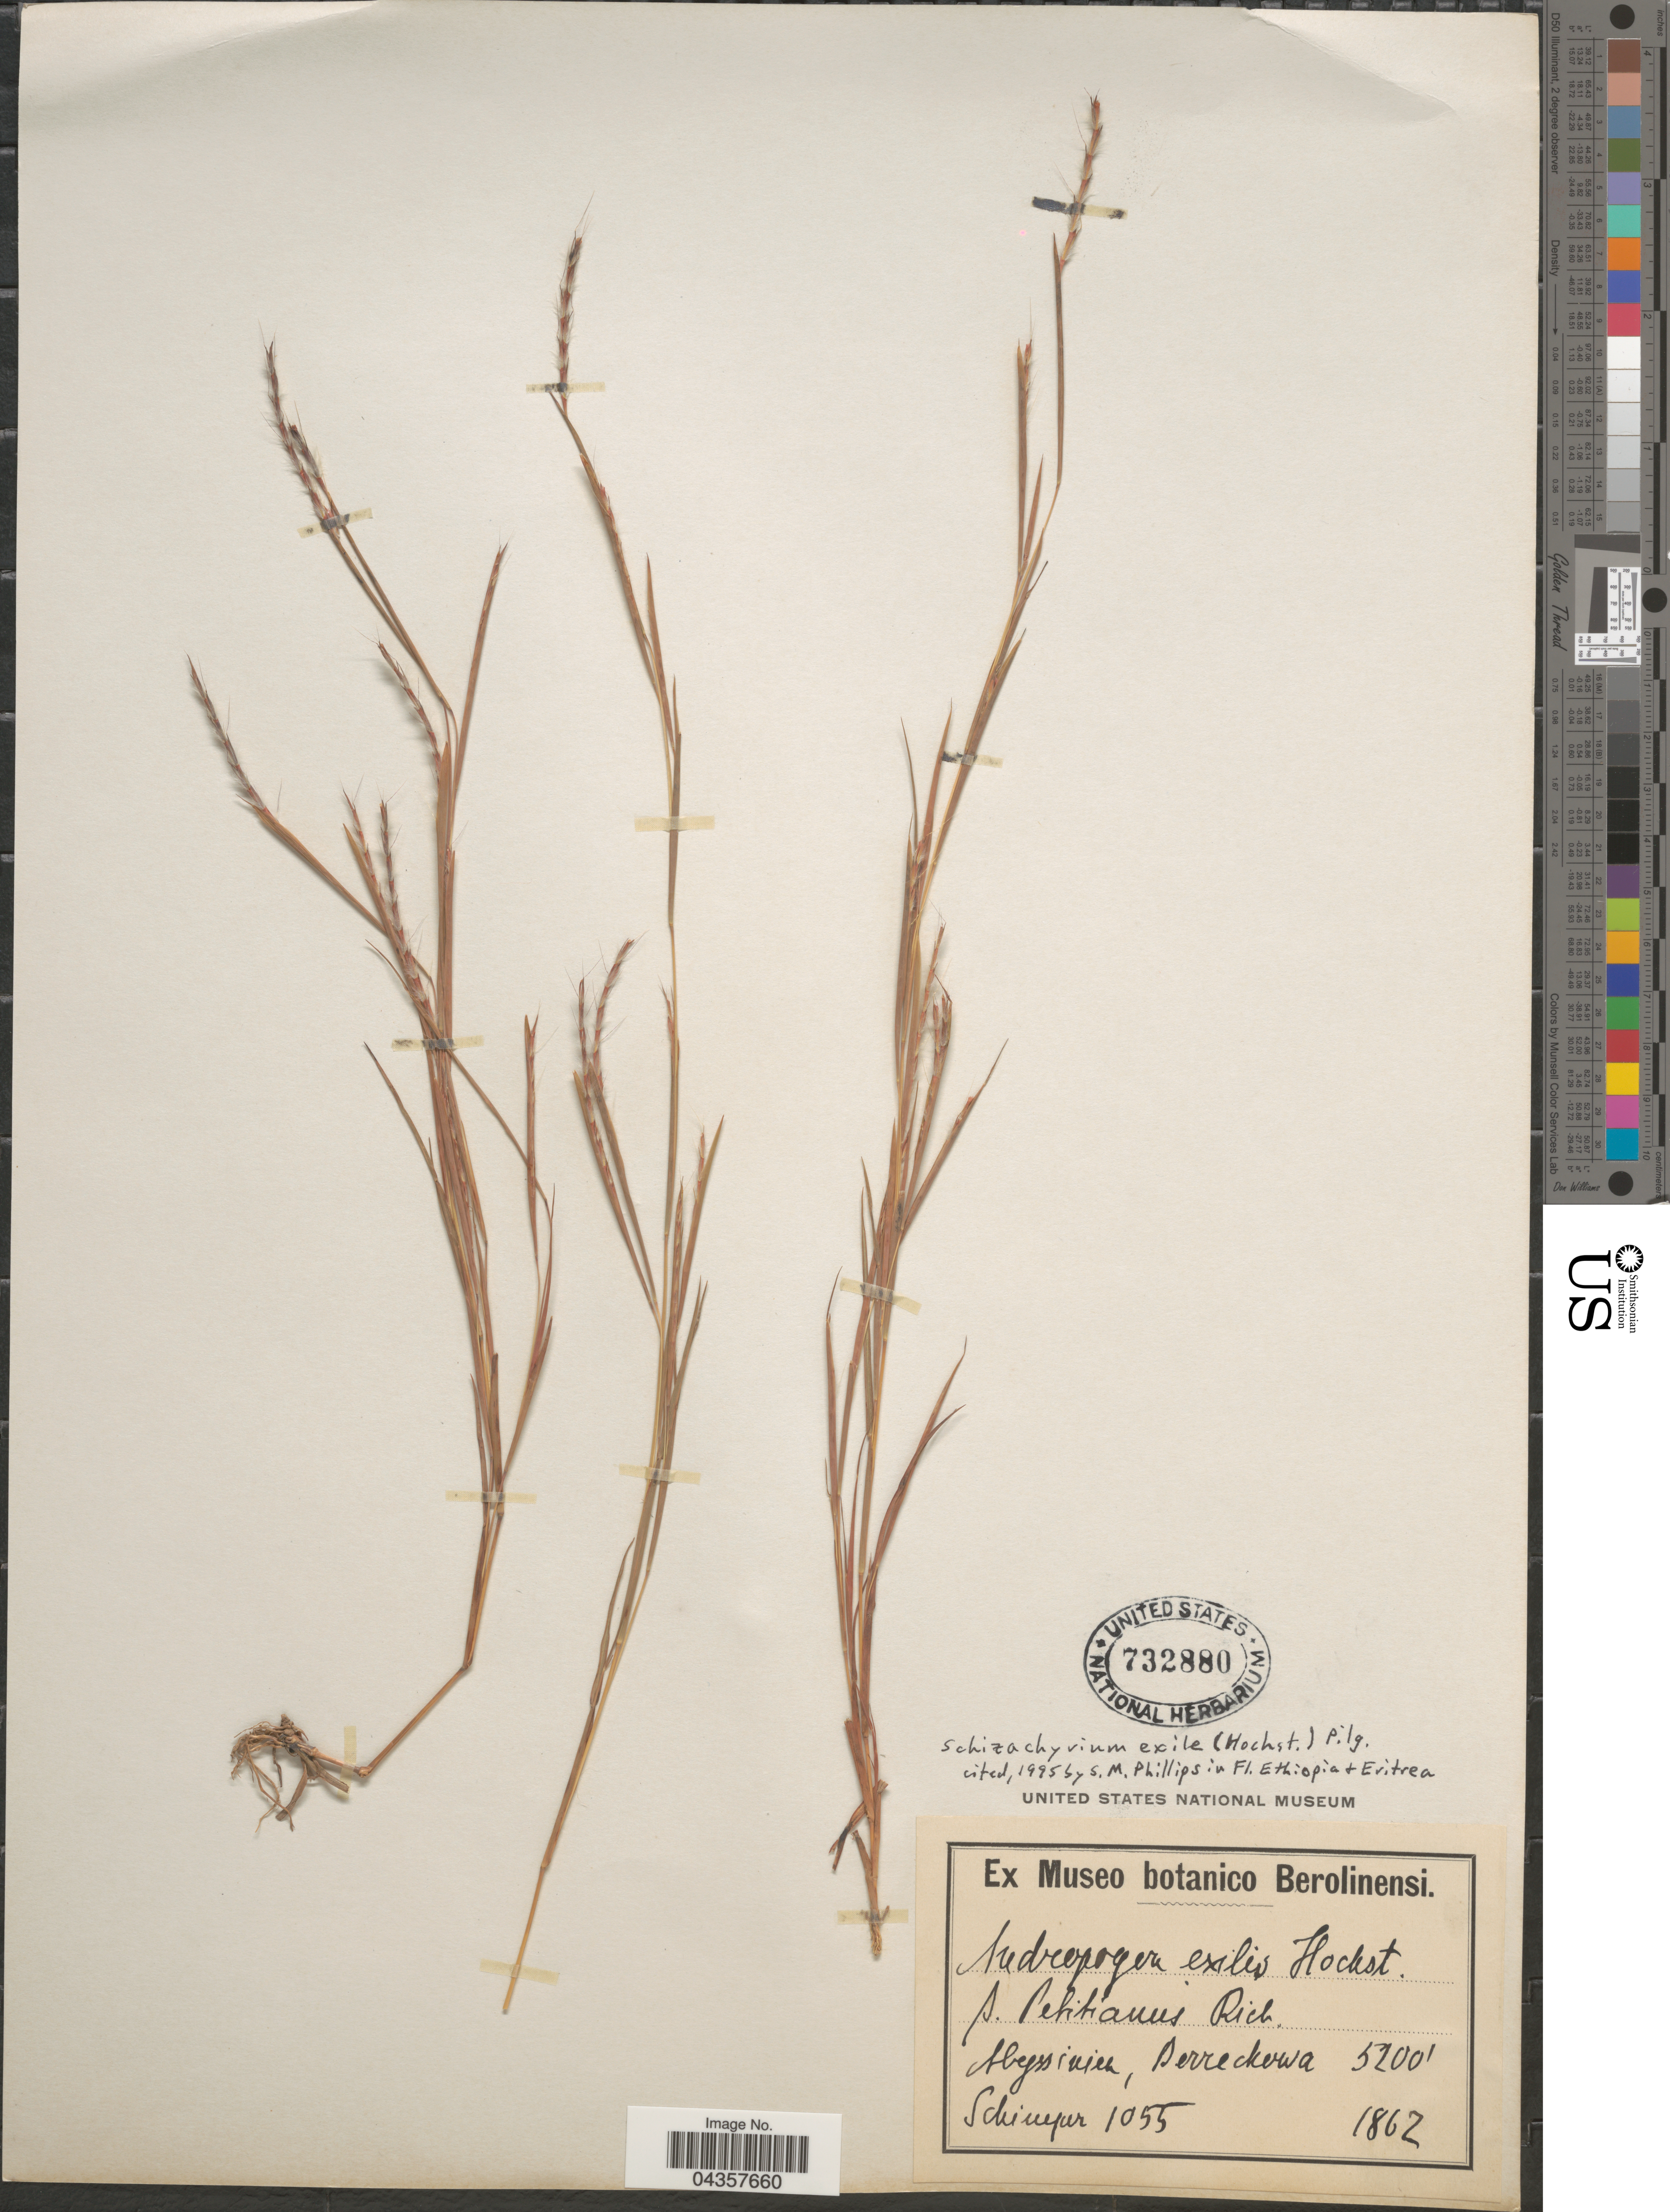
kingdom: Plantae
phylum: Tracheophyta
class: Liliopsida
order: Poales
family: Poaceae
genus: Schizachyrium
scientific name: Schizachyrium exile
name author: (Hochst.) Pilg.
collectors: -. Schimper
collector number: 1055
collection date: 1862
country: Ethiopia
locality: Abyssinia, Berrechowa.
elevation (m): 1585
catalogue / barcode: US 732880